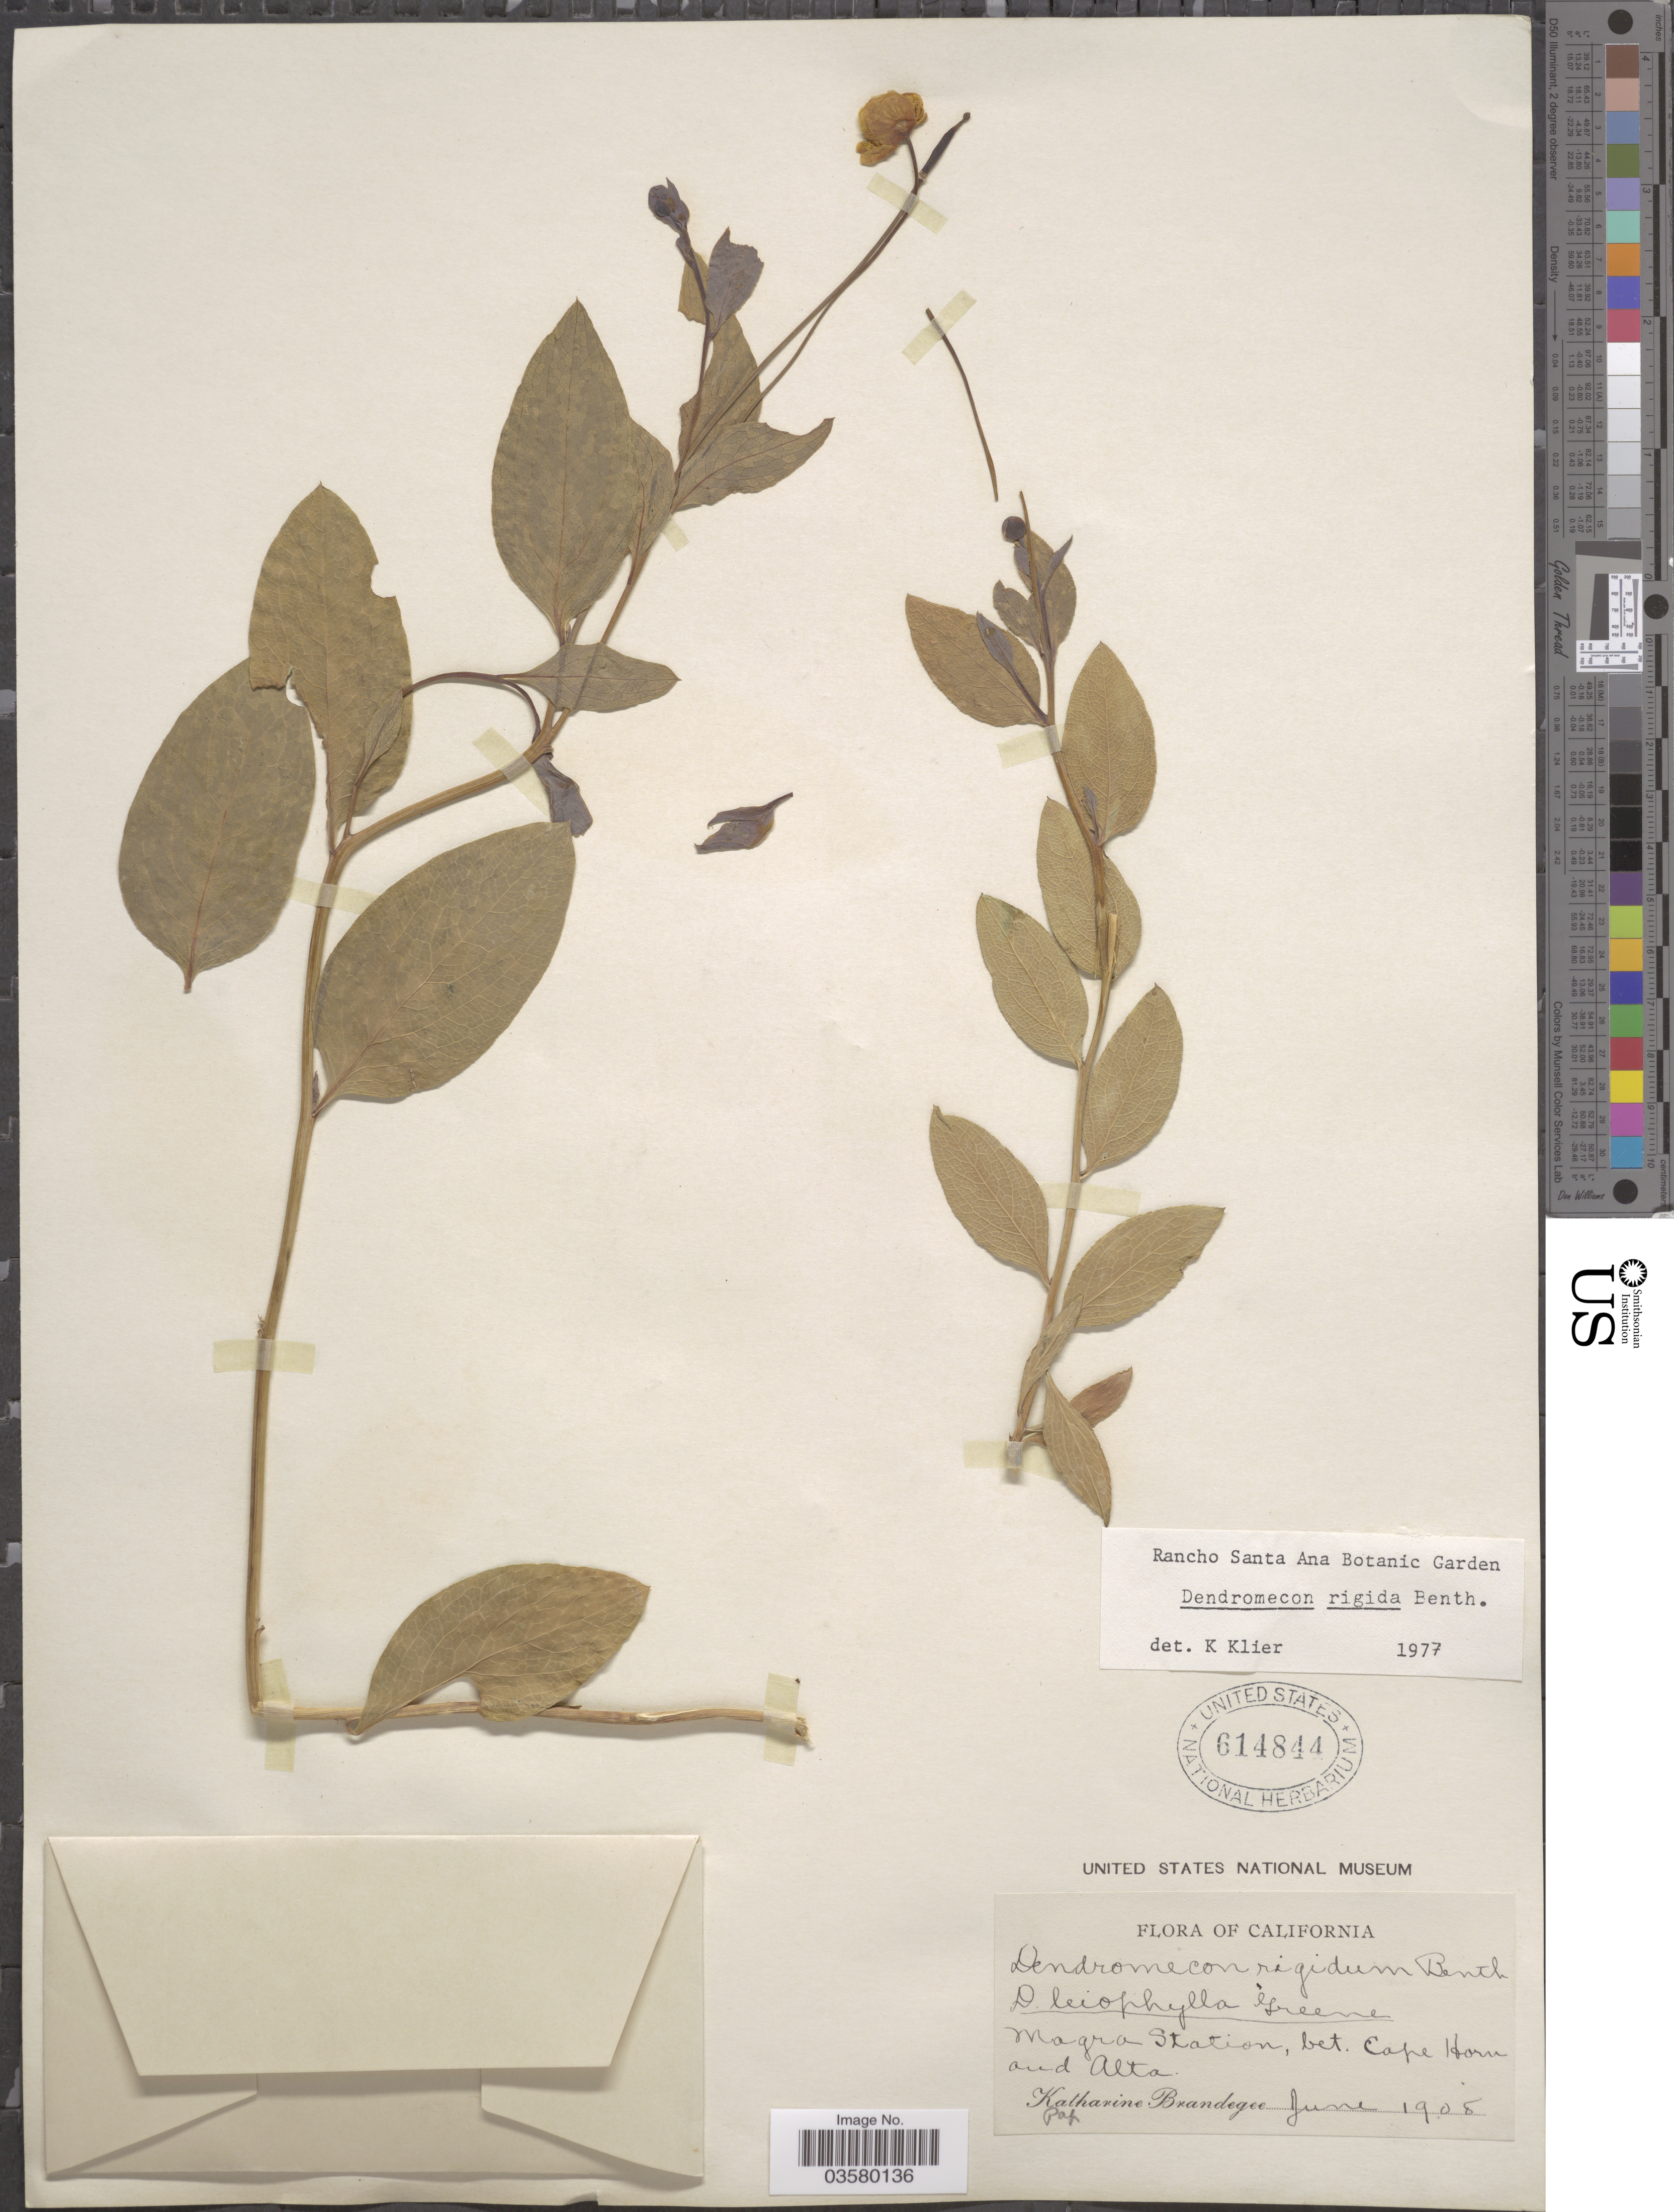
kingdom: Plantae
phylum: Tracheophyta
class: Magnoliopsida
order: Ranunculales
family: Papaveraceae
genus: Dendromecon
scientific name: Dendromecon rigida subsp. rigida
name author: Benth.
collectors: M. K. Brandegee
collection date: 1908-06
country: United States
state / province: California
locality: Magra Station, bet. Cape Horn and Alta.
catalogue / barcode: US 614844